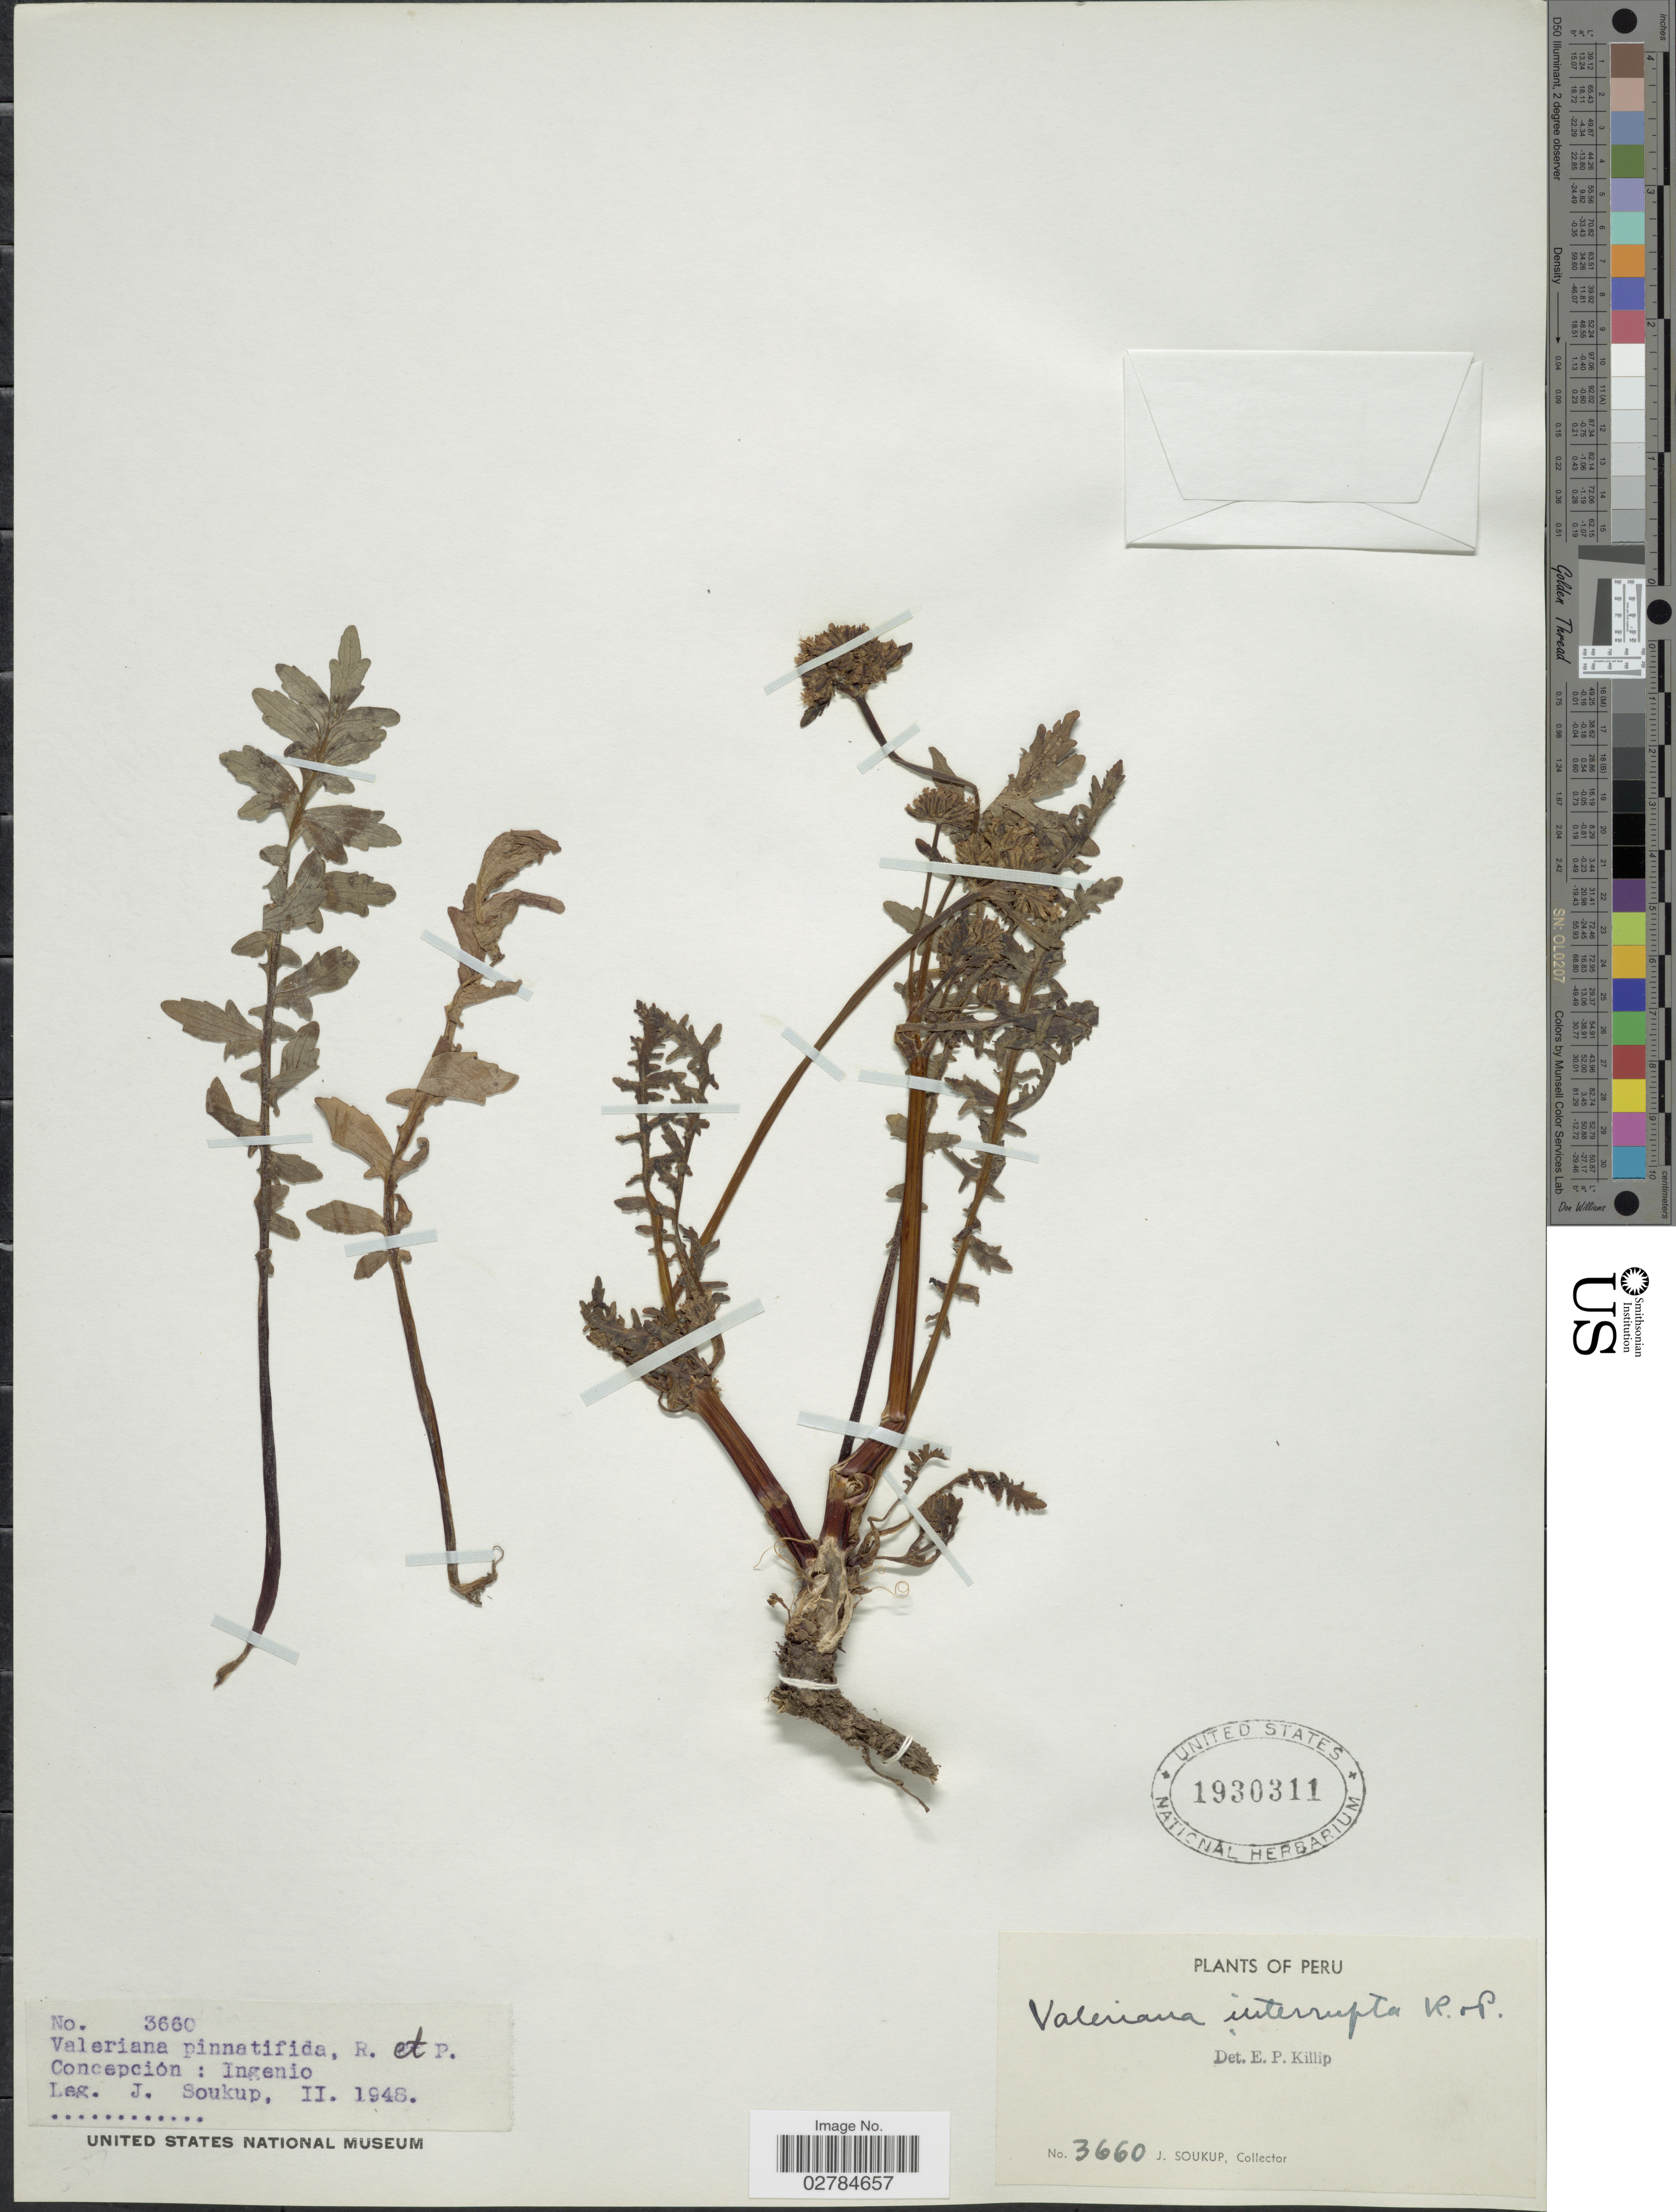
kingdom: Plantae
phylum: Tracheophyta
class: Magnoliopsida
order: Dipsacales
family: Caprifoliaceae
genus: Valeriana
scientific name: Valeriana interrupta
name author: Ruiz & Pav.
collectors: J. Soukup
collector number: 3660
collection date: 1948-02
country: Peru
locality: Concepción: Ingenio.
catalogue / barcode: US 1930311